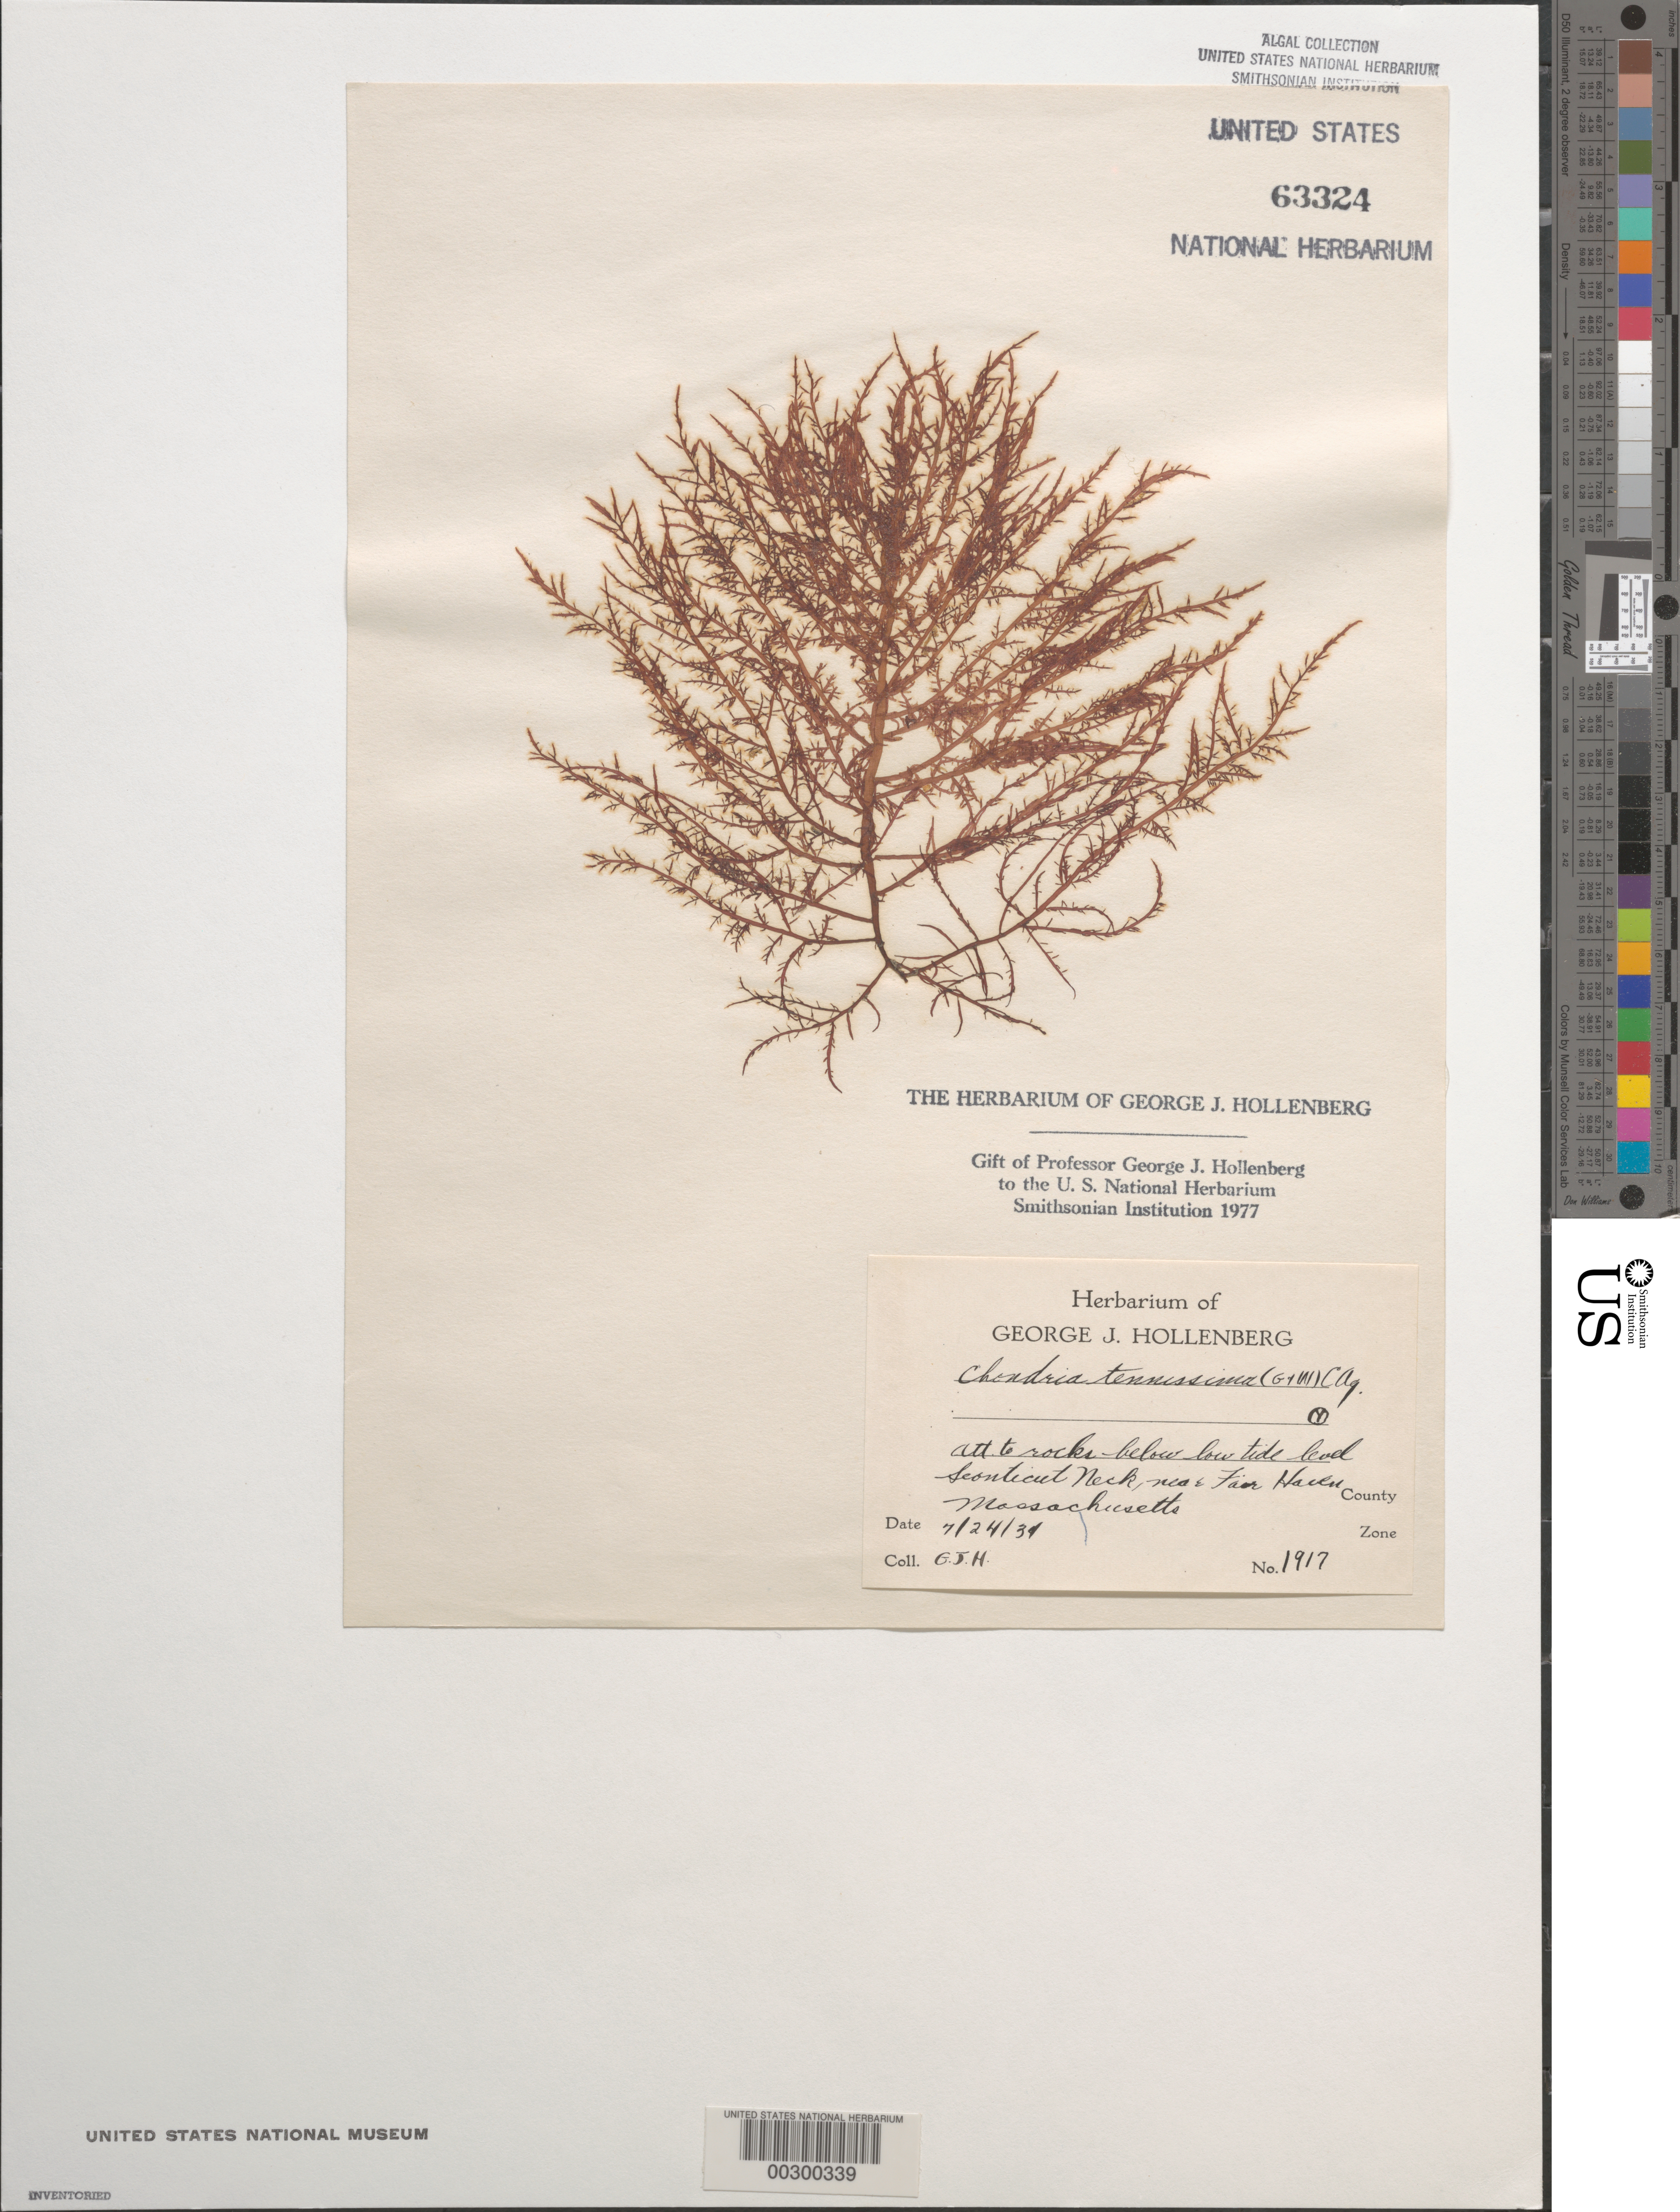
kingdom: Plantae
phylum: Rhodophyta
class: Florideophyceae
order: Ceramiales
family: Rhodomelaceae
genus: Chondria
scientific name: Chondria capillaris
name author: M.J. Wynne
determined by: Algae name updating Project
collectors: G. Hollenberg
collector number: GJH 1917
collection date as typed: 24 Jul 1934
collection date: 1934-07-24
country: United States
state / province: Massachusetts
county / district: Bristol County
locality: Sconticut Neck, near Fairhaven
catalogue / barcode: US 63324